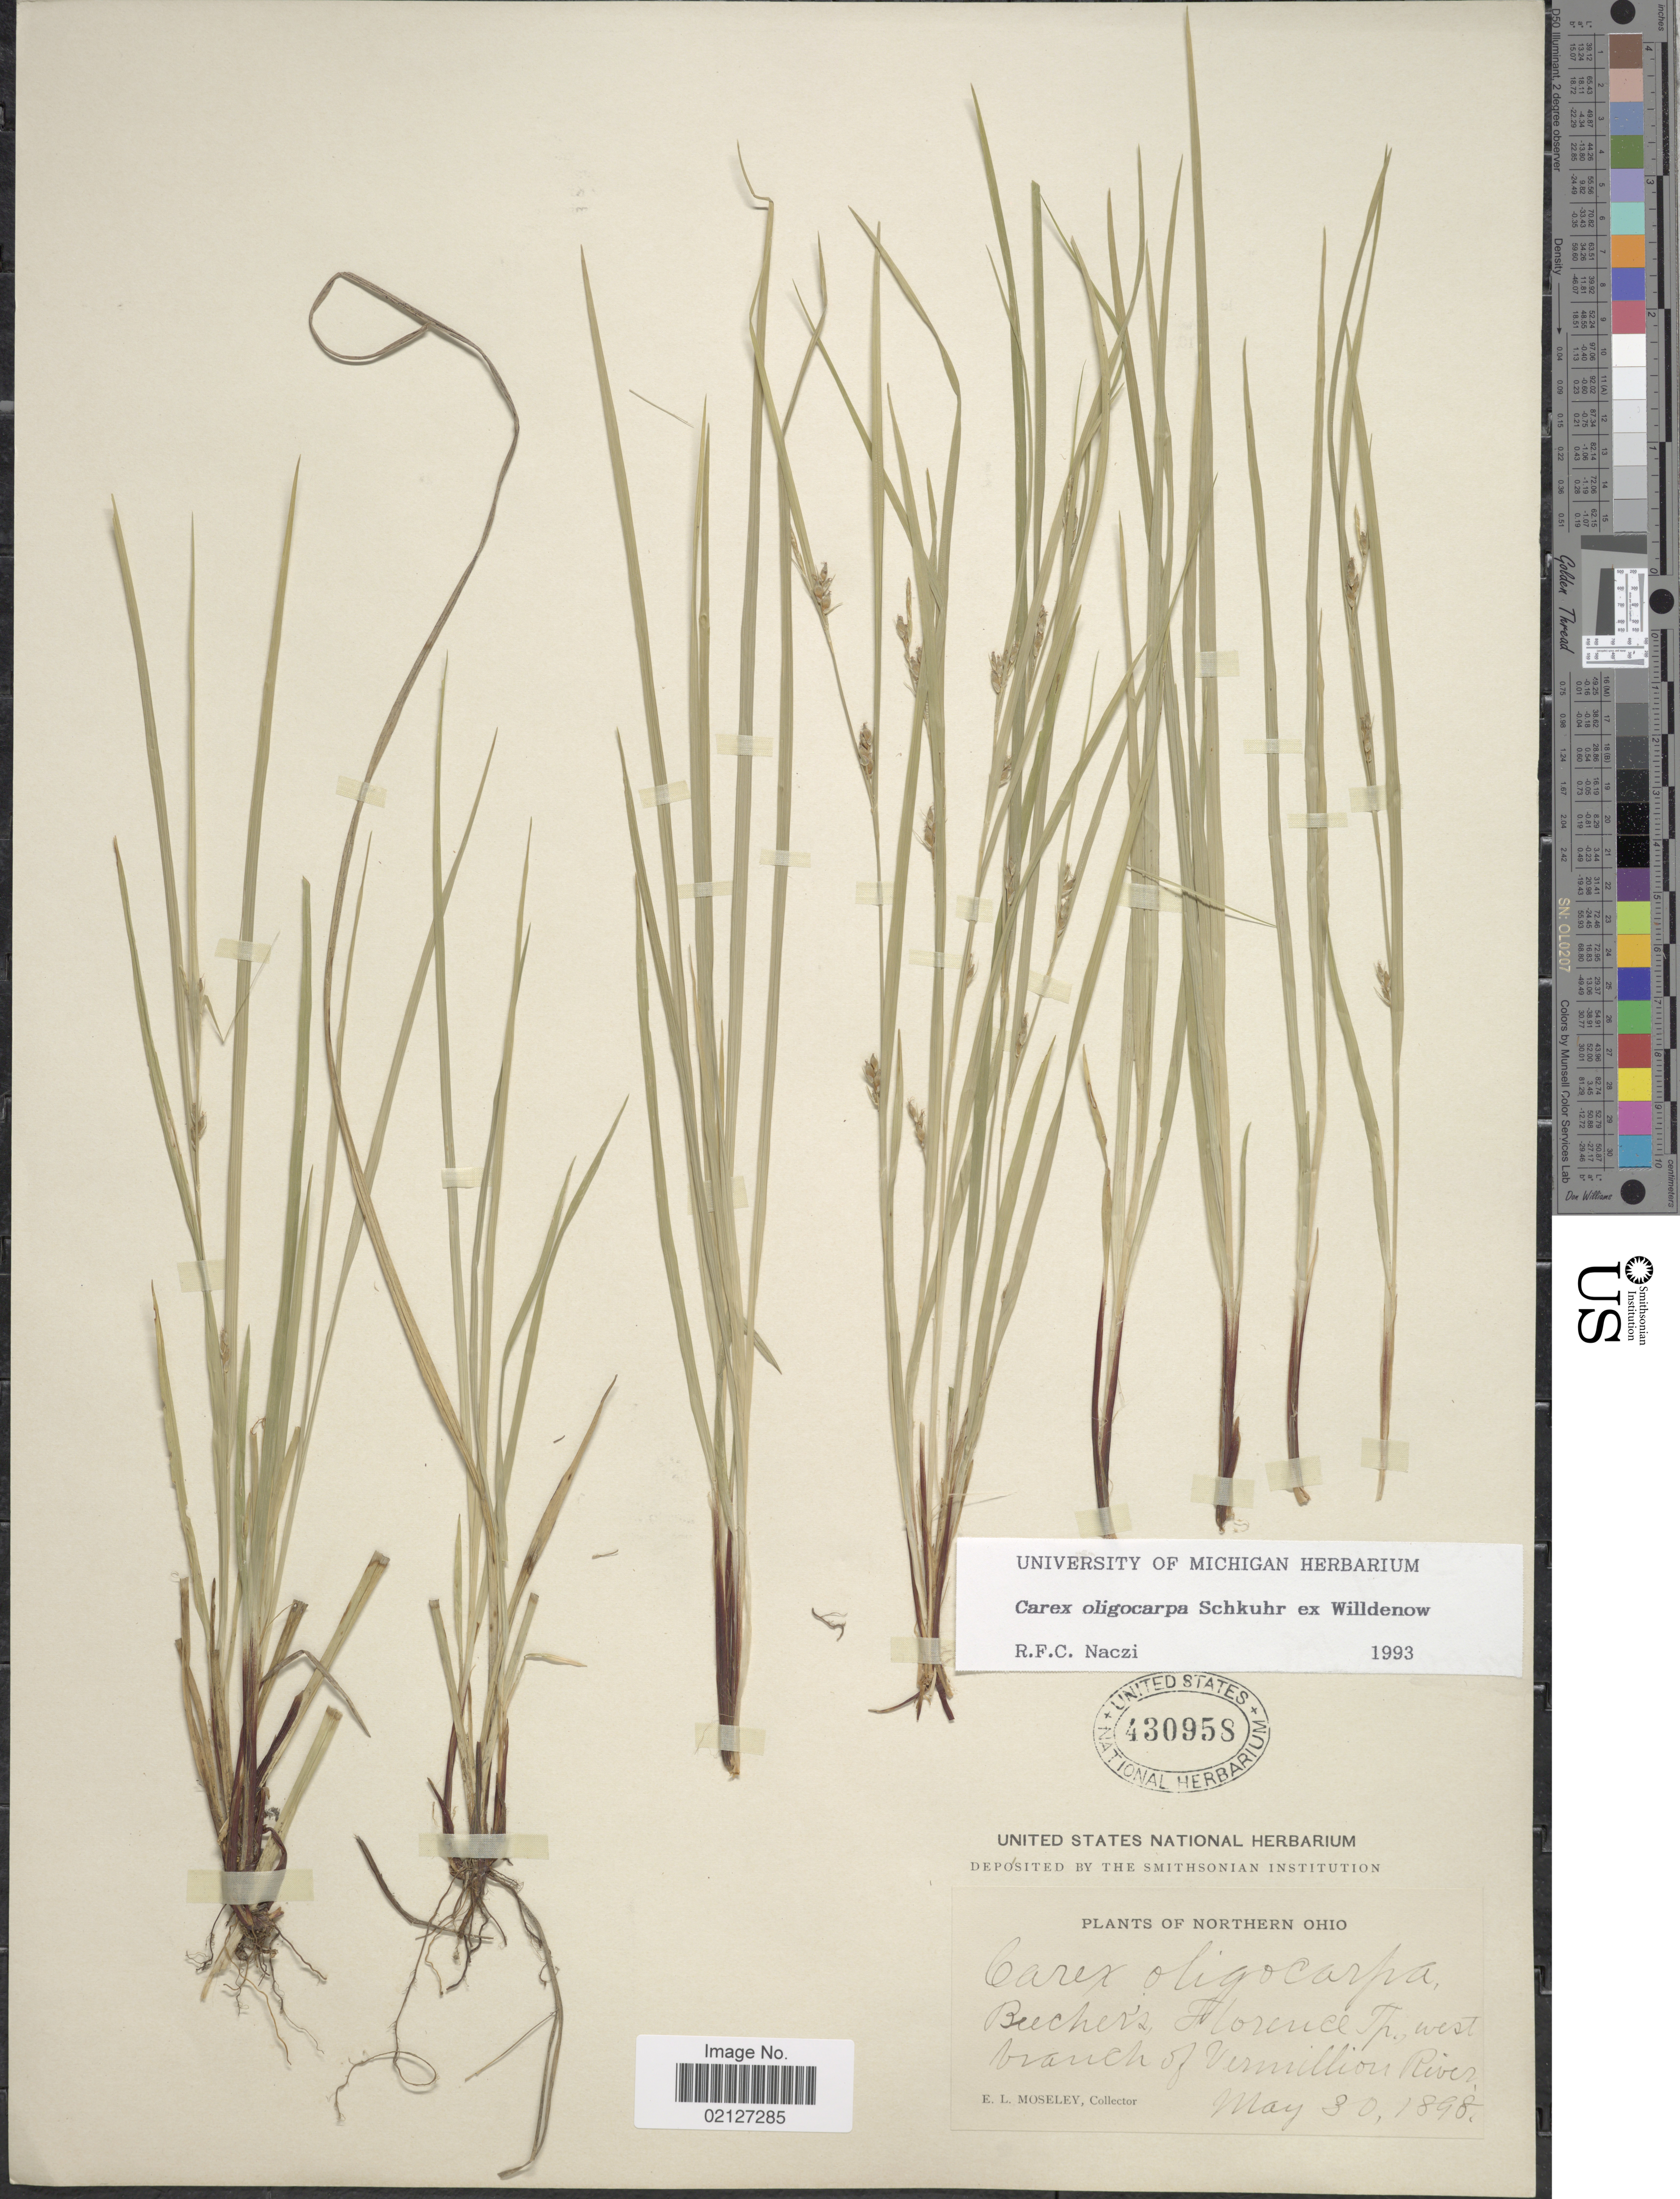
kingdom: Plantae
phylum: Tracheophyta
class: Liliopsida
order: Poales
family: Cyperaceae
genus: Carex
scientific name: Carex oligocarpa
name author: Willd.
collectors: E. Moseley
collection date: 1898-05-30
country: United States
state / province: Ohio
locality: Northern Ohio, Beecher's, Florence Tp., west branch of Vermillion River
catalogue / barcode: US 430958